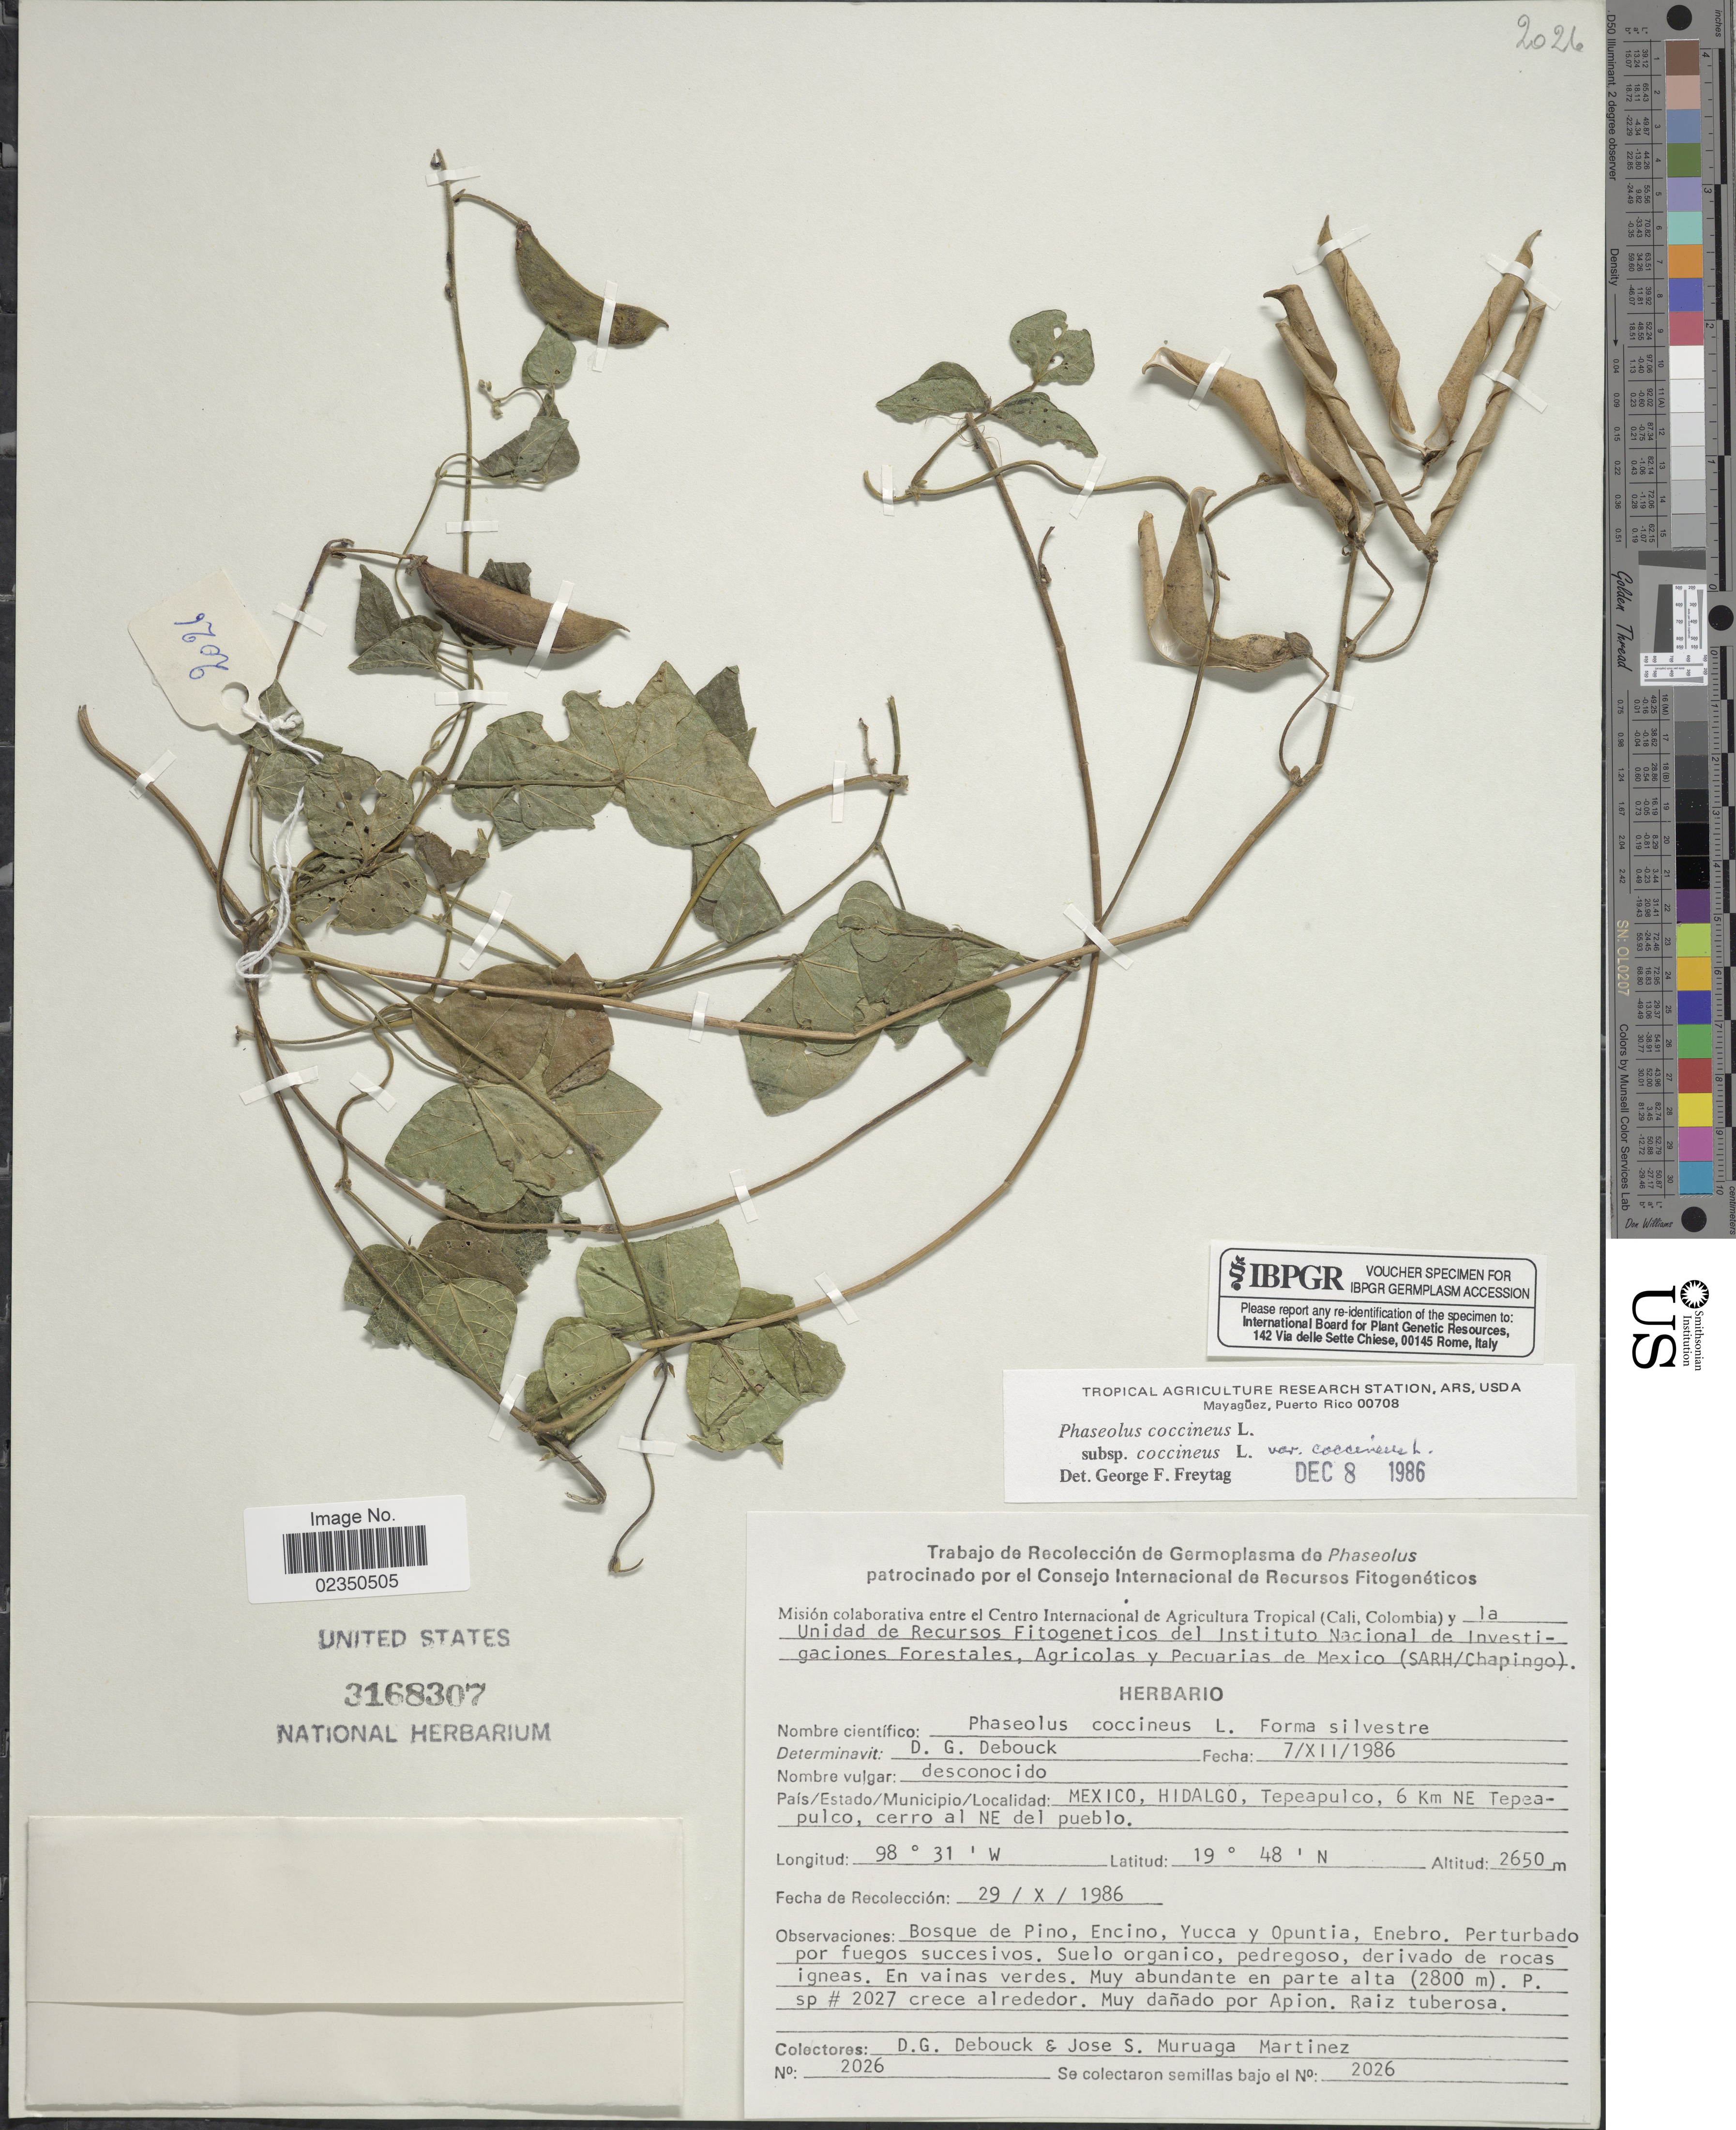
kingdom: Plantae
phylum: Tracheophyta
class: Magnoliopsida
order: Fabales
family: Fabaceae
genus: Phaseolus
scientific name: Phaseolus coccineus subsp. coccineus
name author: L.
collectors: D. Debouck & J. Muruaga Martinez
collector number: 2026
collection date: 1986-12-07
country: Mexico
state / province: Hidalgo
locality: Tepeapulco, 6 Km NE Tepeapulco, cerro al NE del pueblo.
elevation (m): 2650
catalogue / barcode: US 3168307